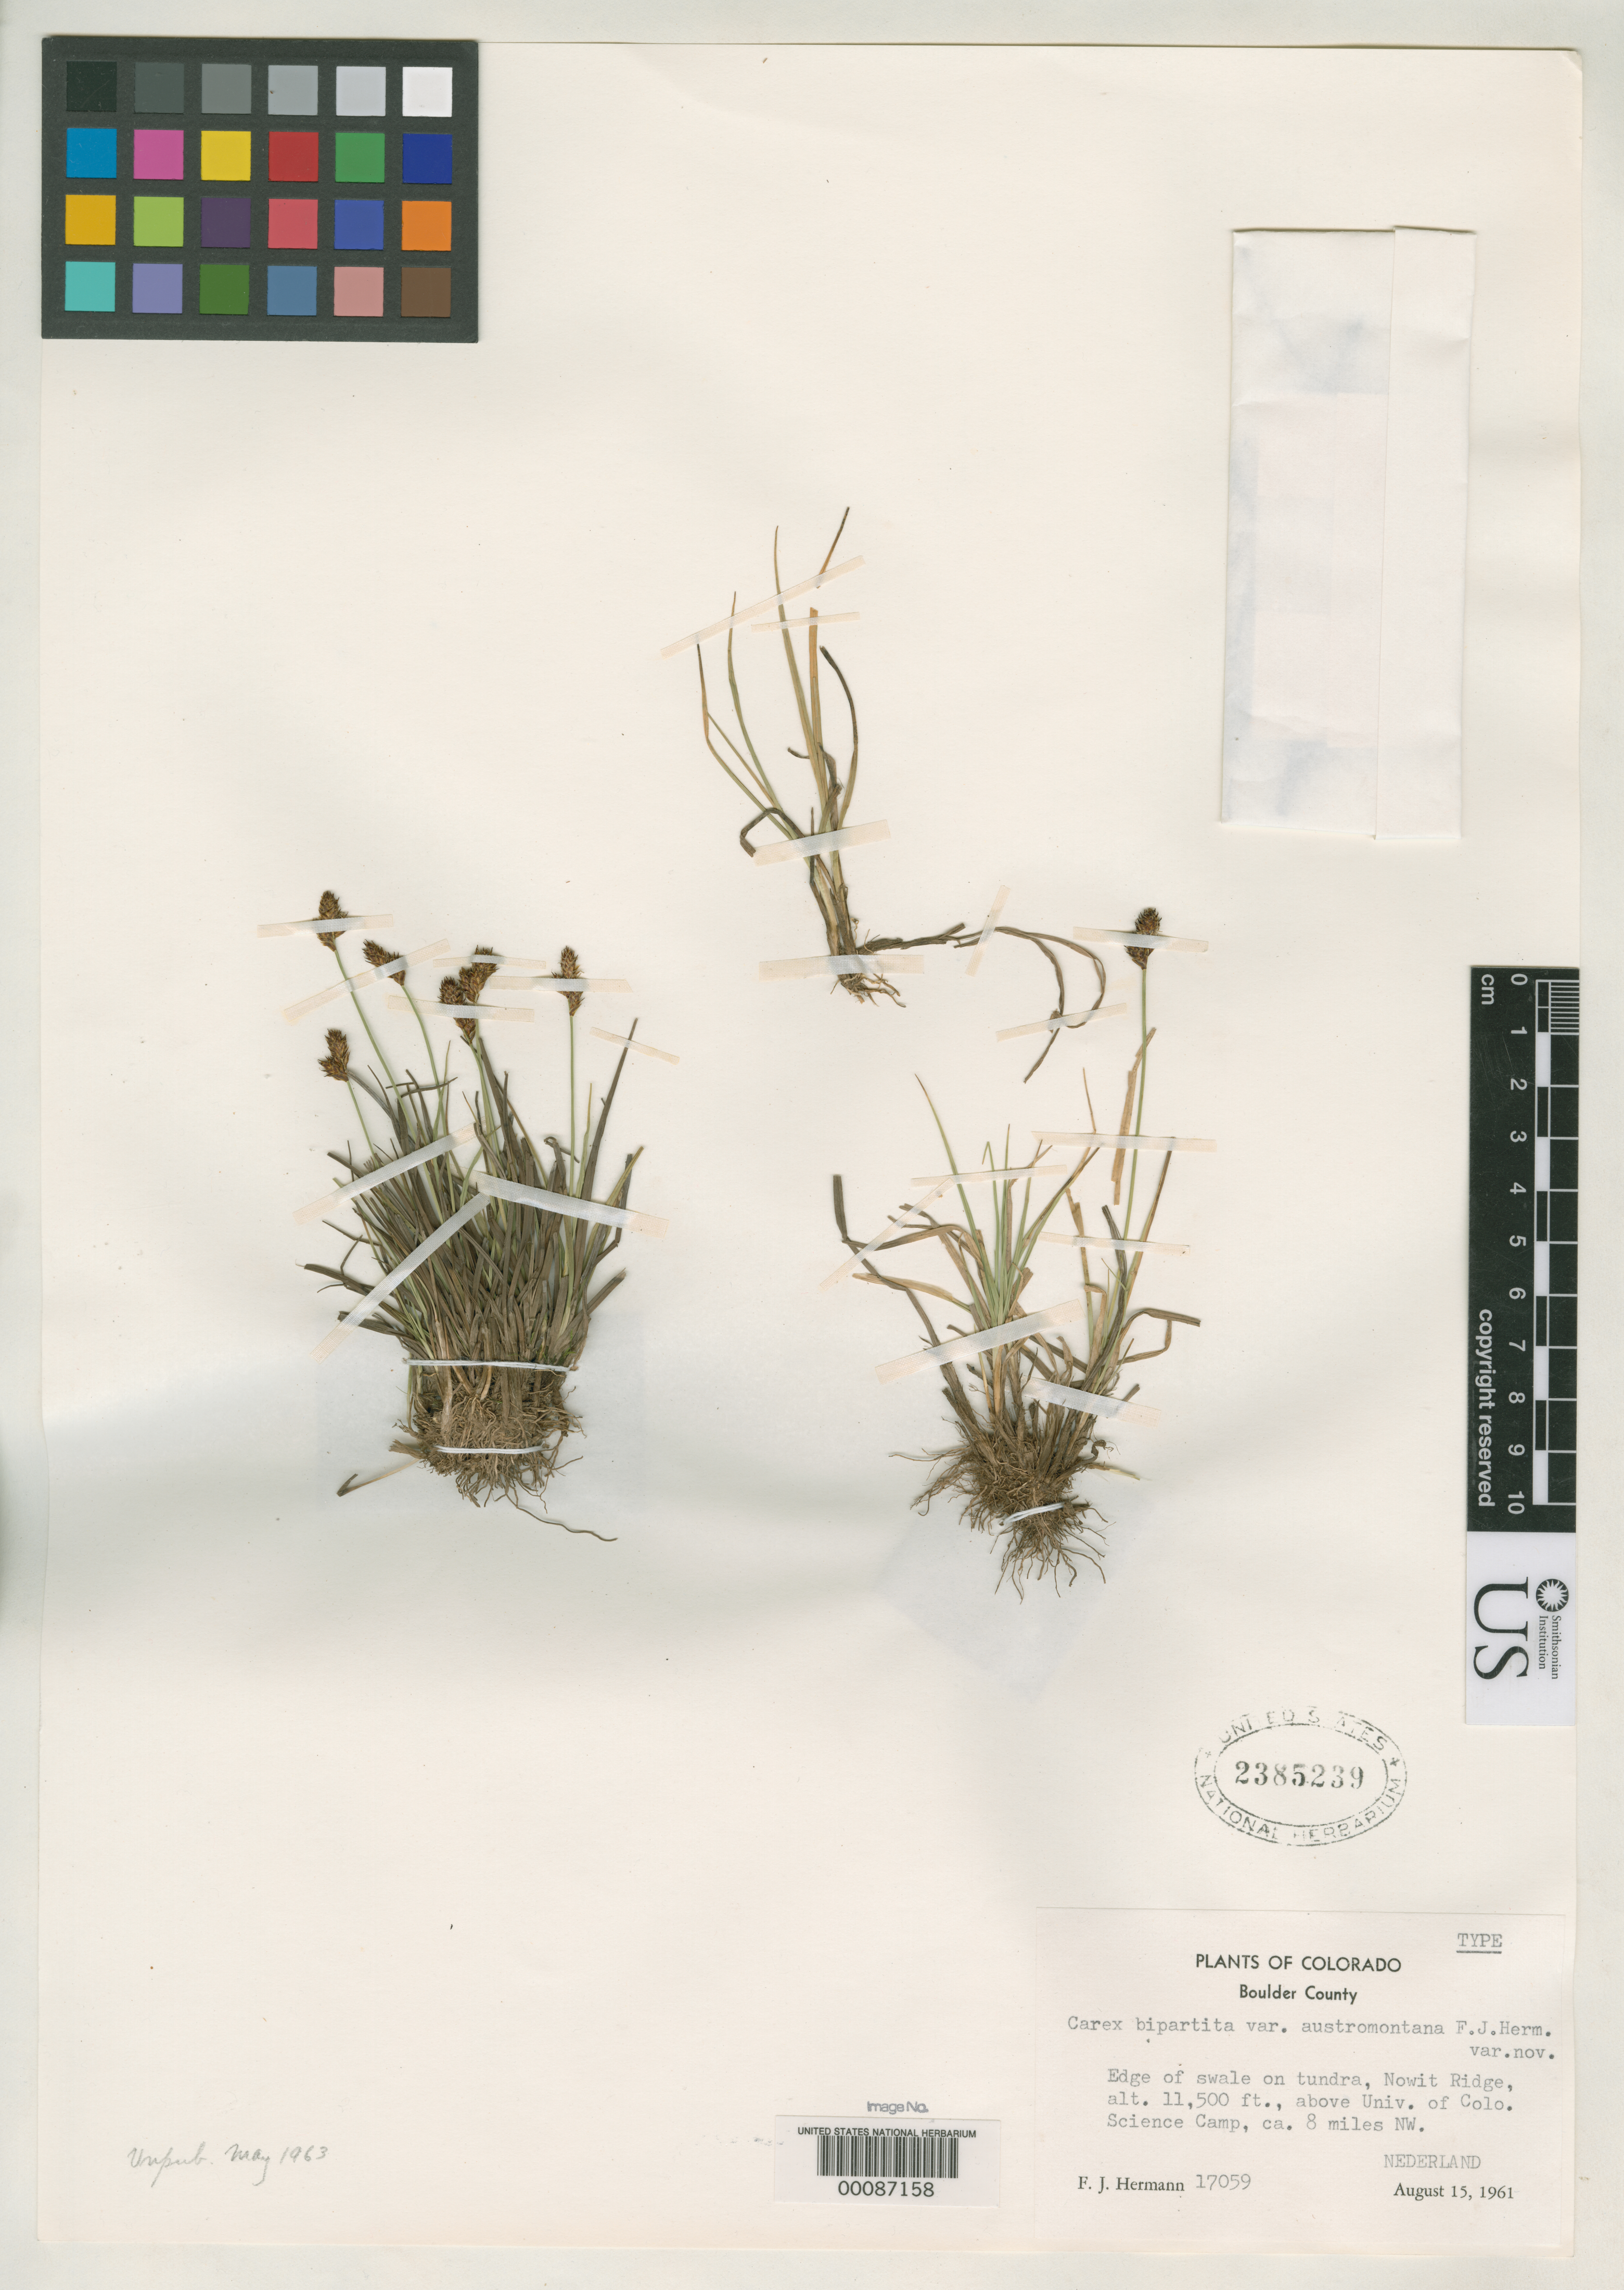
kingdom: Plantae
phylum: Tracheophyta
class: Liliopsida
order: Poales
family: Cyperaceae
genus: Carex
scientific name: Carex bipartita var. austromontona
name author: F.J. Herm.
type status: Isotype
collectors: F. J. Hermann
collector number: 17059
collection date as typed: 15 Aug 1961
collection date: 1961-08-15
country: United States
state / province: Colorado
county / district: Boulder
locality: Nowit Ridge; alt. 11,500 ft.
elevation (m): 3505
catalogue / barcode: US 2385239